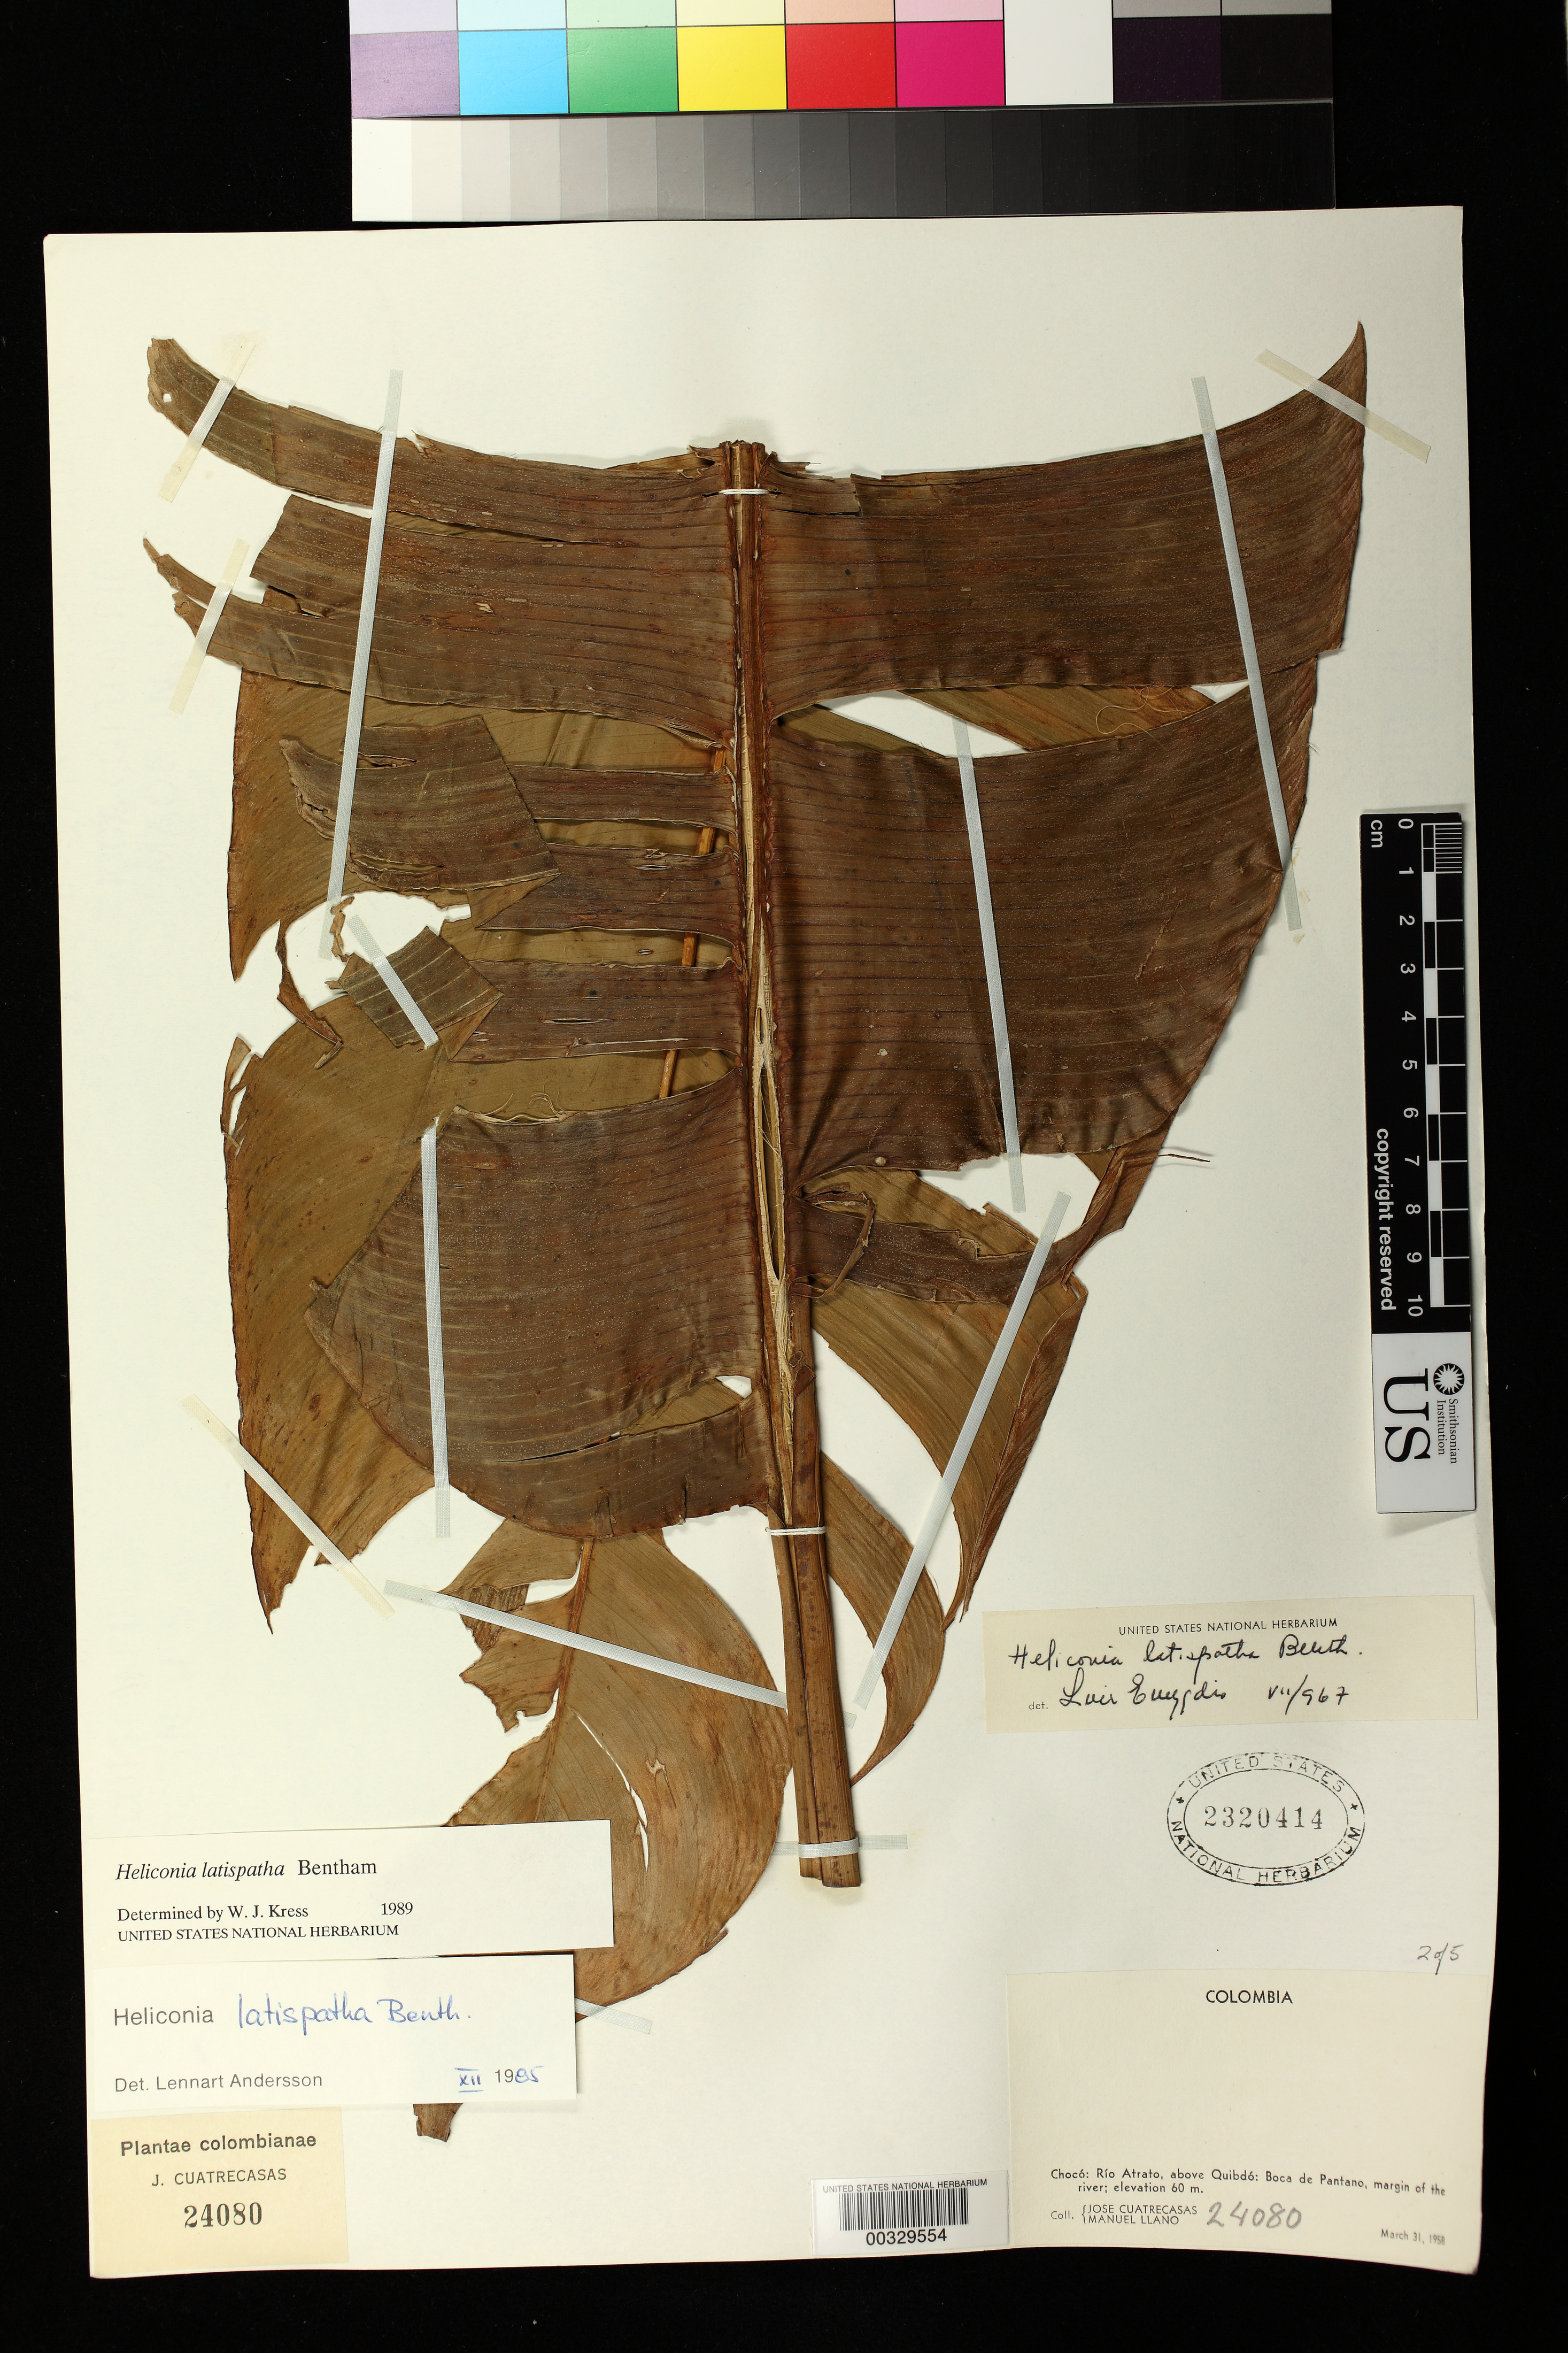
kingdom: Plantae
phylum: Tracheophyta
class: Liliopsida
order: Zingiberales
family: Heliconiaceae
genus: Heliconia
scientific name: Heliconia latispatha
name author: Benth.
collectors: J. Cuatrecasas & M. Llano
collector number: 24080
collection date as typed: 31 Mar 1958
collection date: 1958-03-31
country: Colombia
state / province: Chocó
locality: Rio Atrato, above Quibdo, Boca de Pantano, margin of River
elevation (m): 60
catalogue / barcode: US 2320414